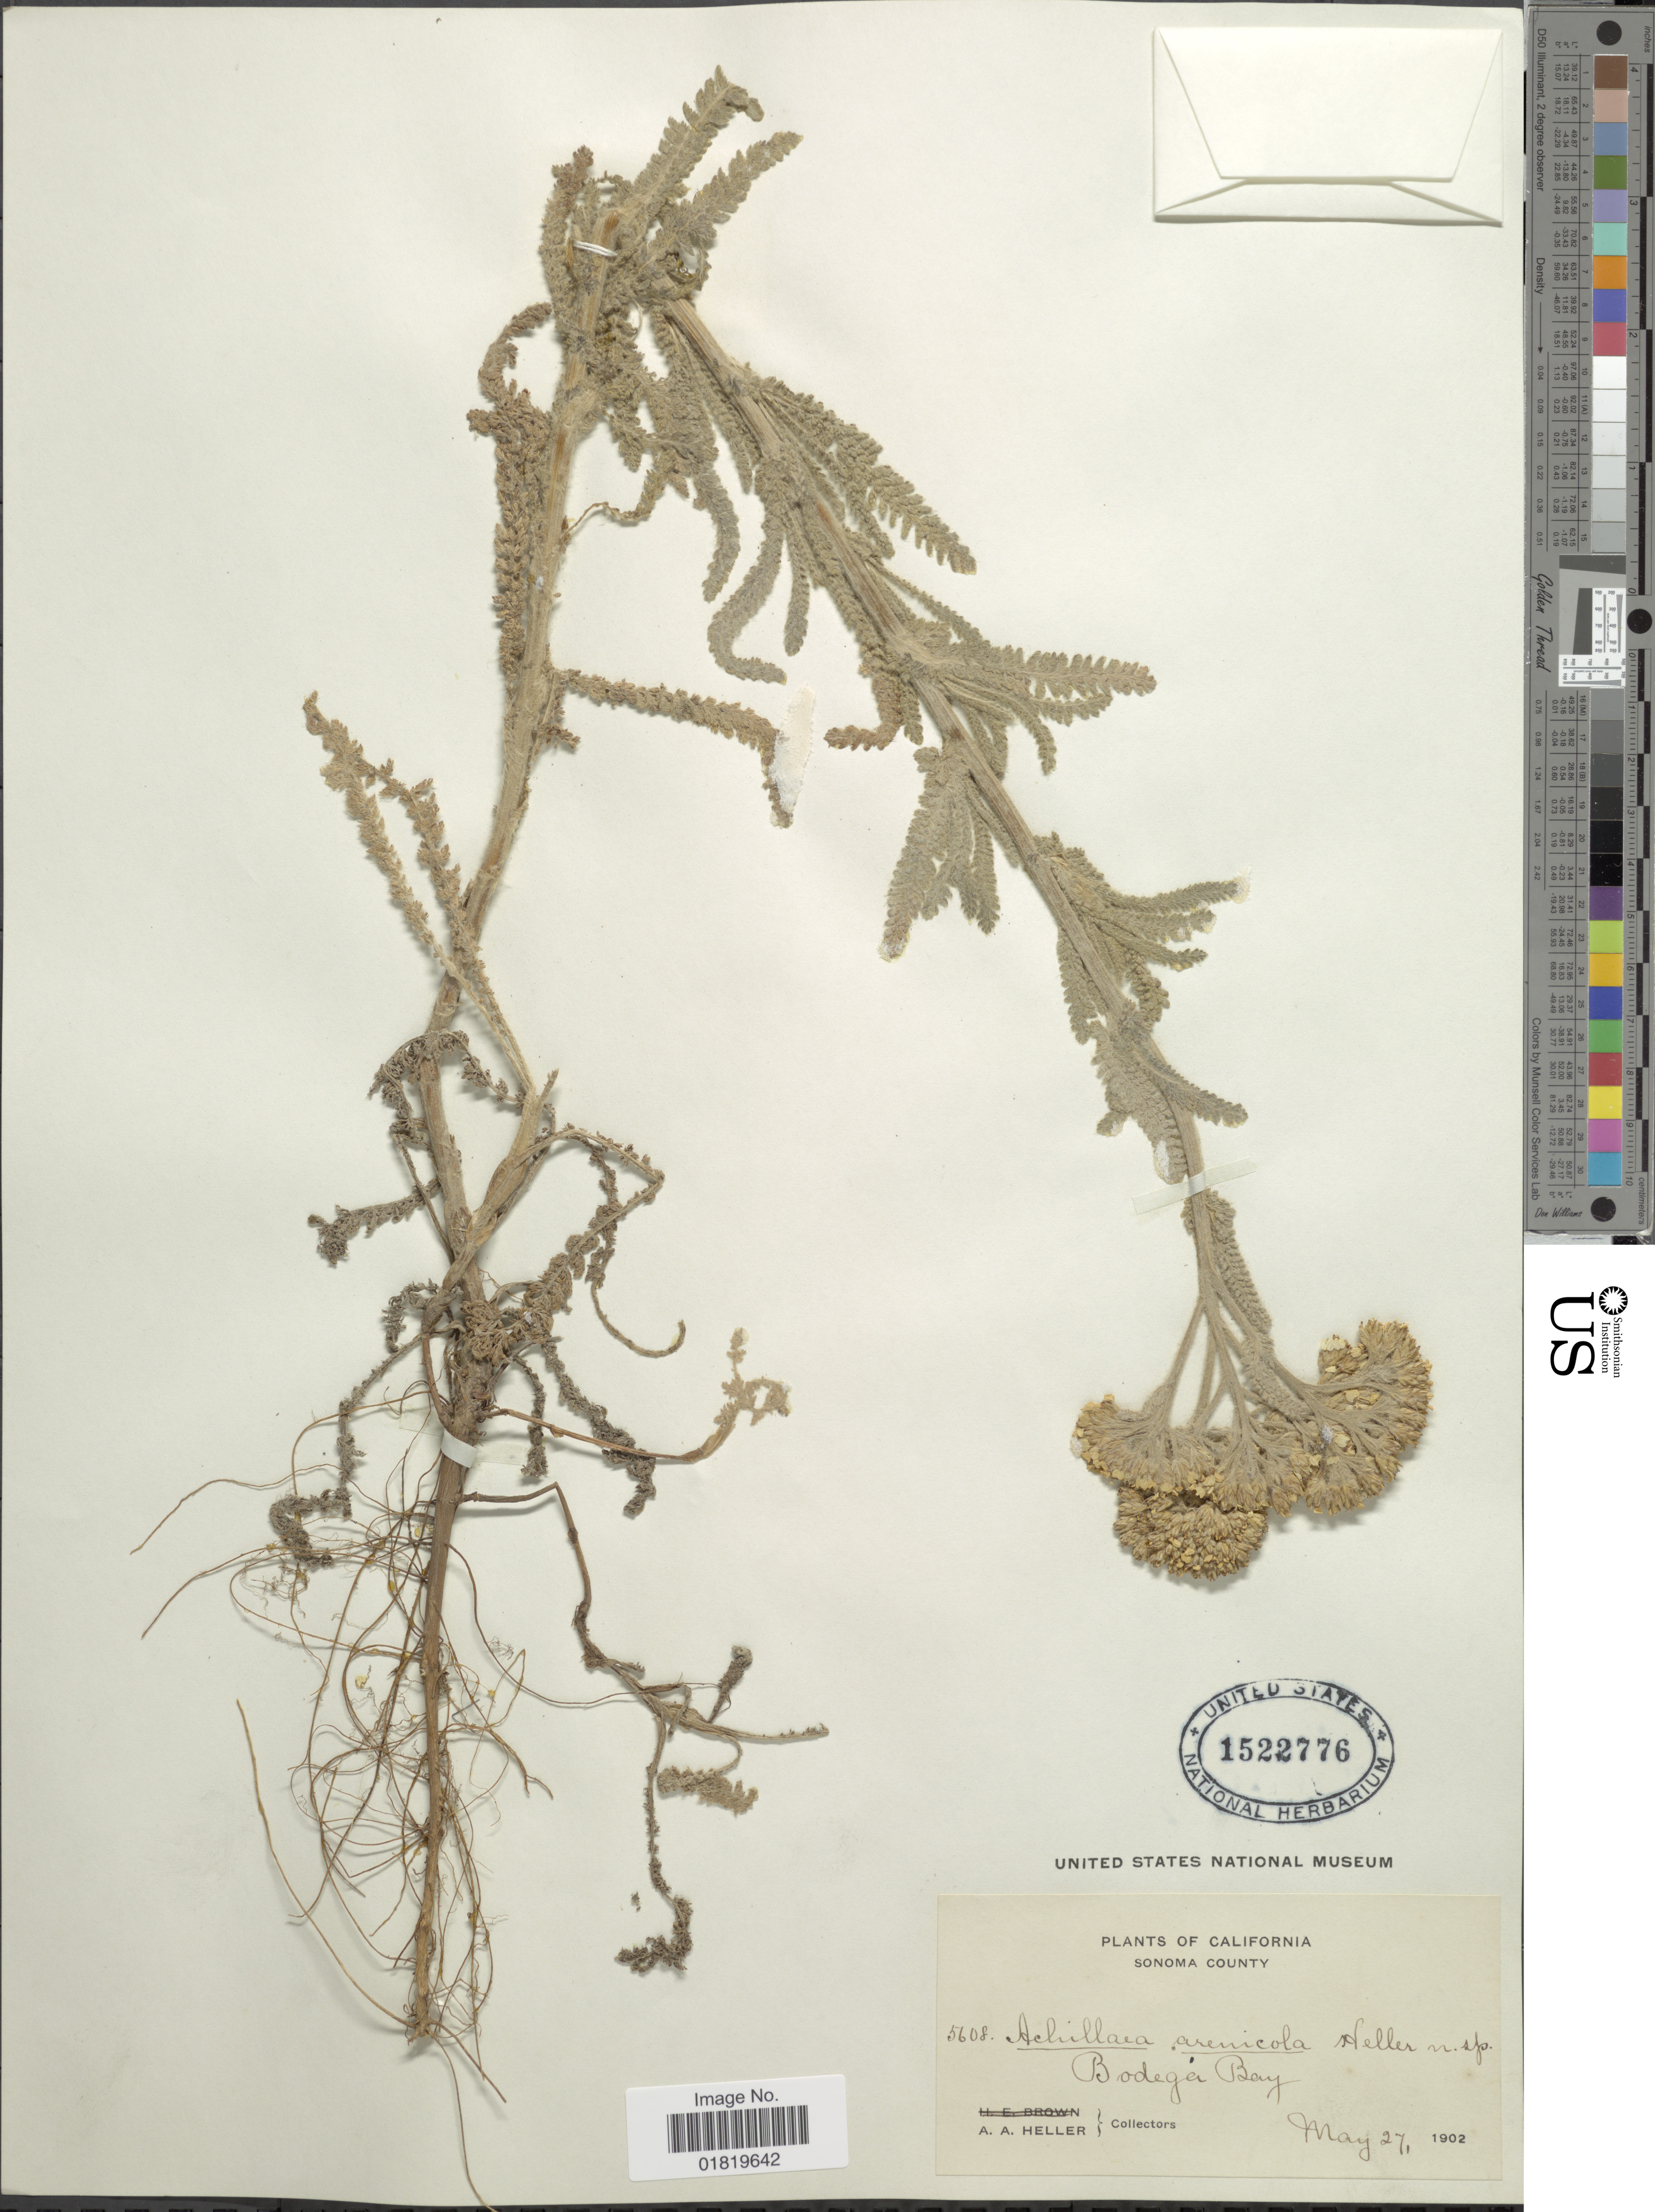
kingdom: Plantae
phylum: Tracheophyta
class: Magnoliopsida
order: Asterales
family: Asteraceae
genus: Achillea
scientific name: Achillea arenicola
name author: A. Heller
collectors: A. A. Heller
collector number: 5608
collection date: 1902-05-27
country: United States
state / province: California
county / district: Sonoma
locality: Sonoma County, Bodega Bay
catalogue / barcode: US 1522776